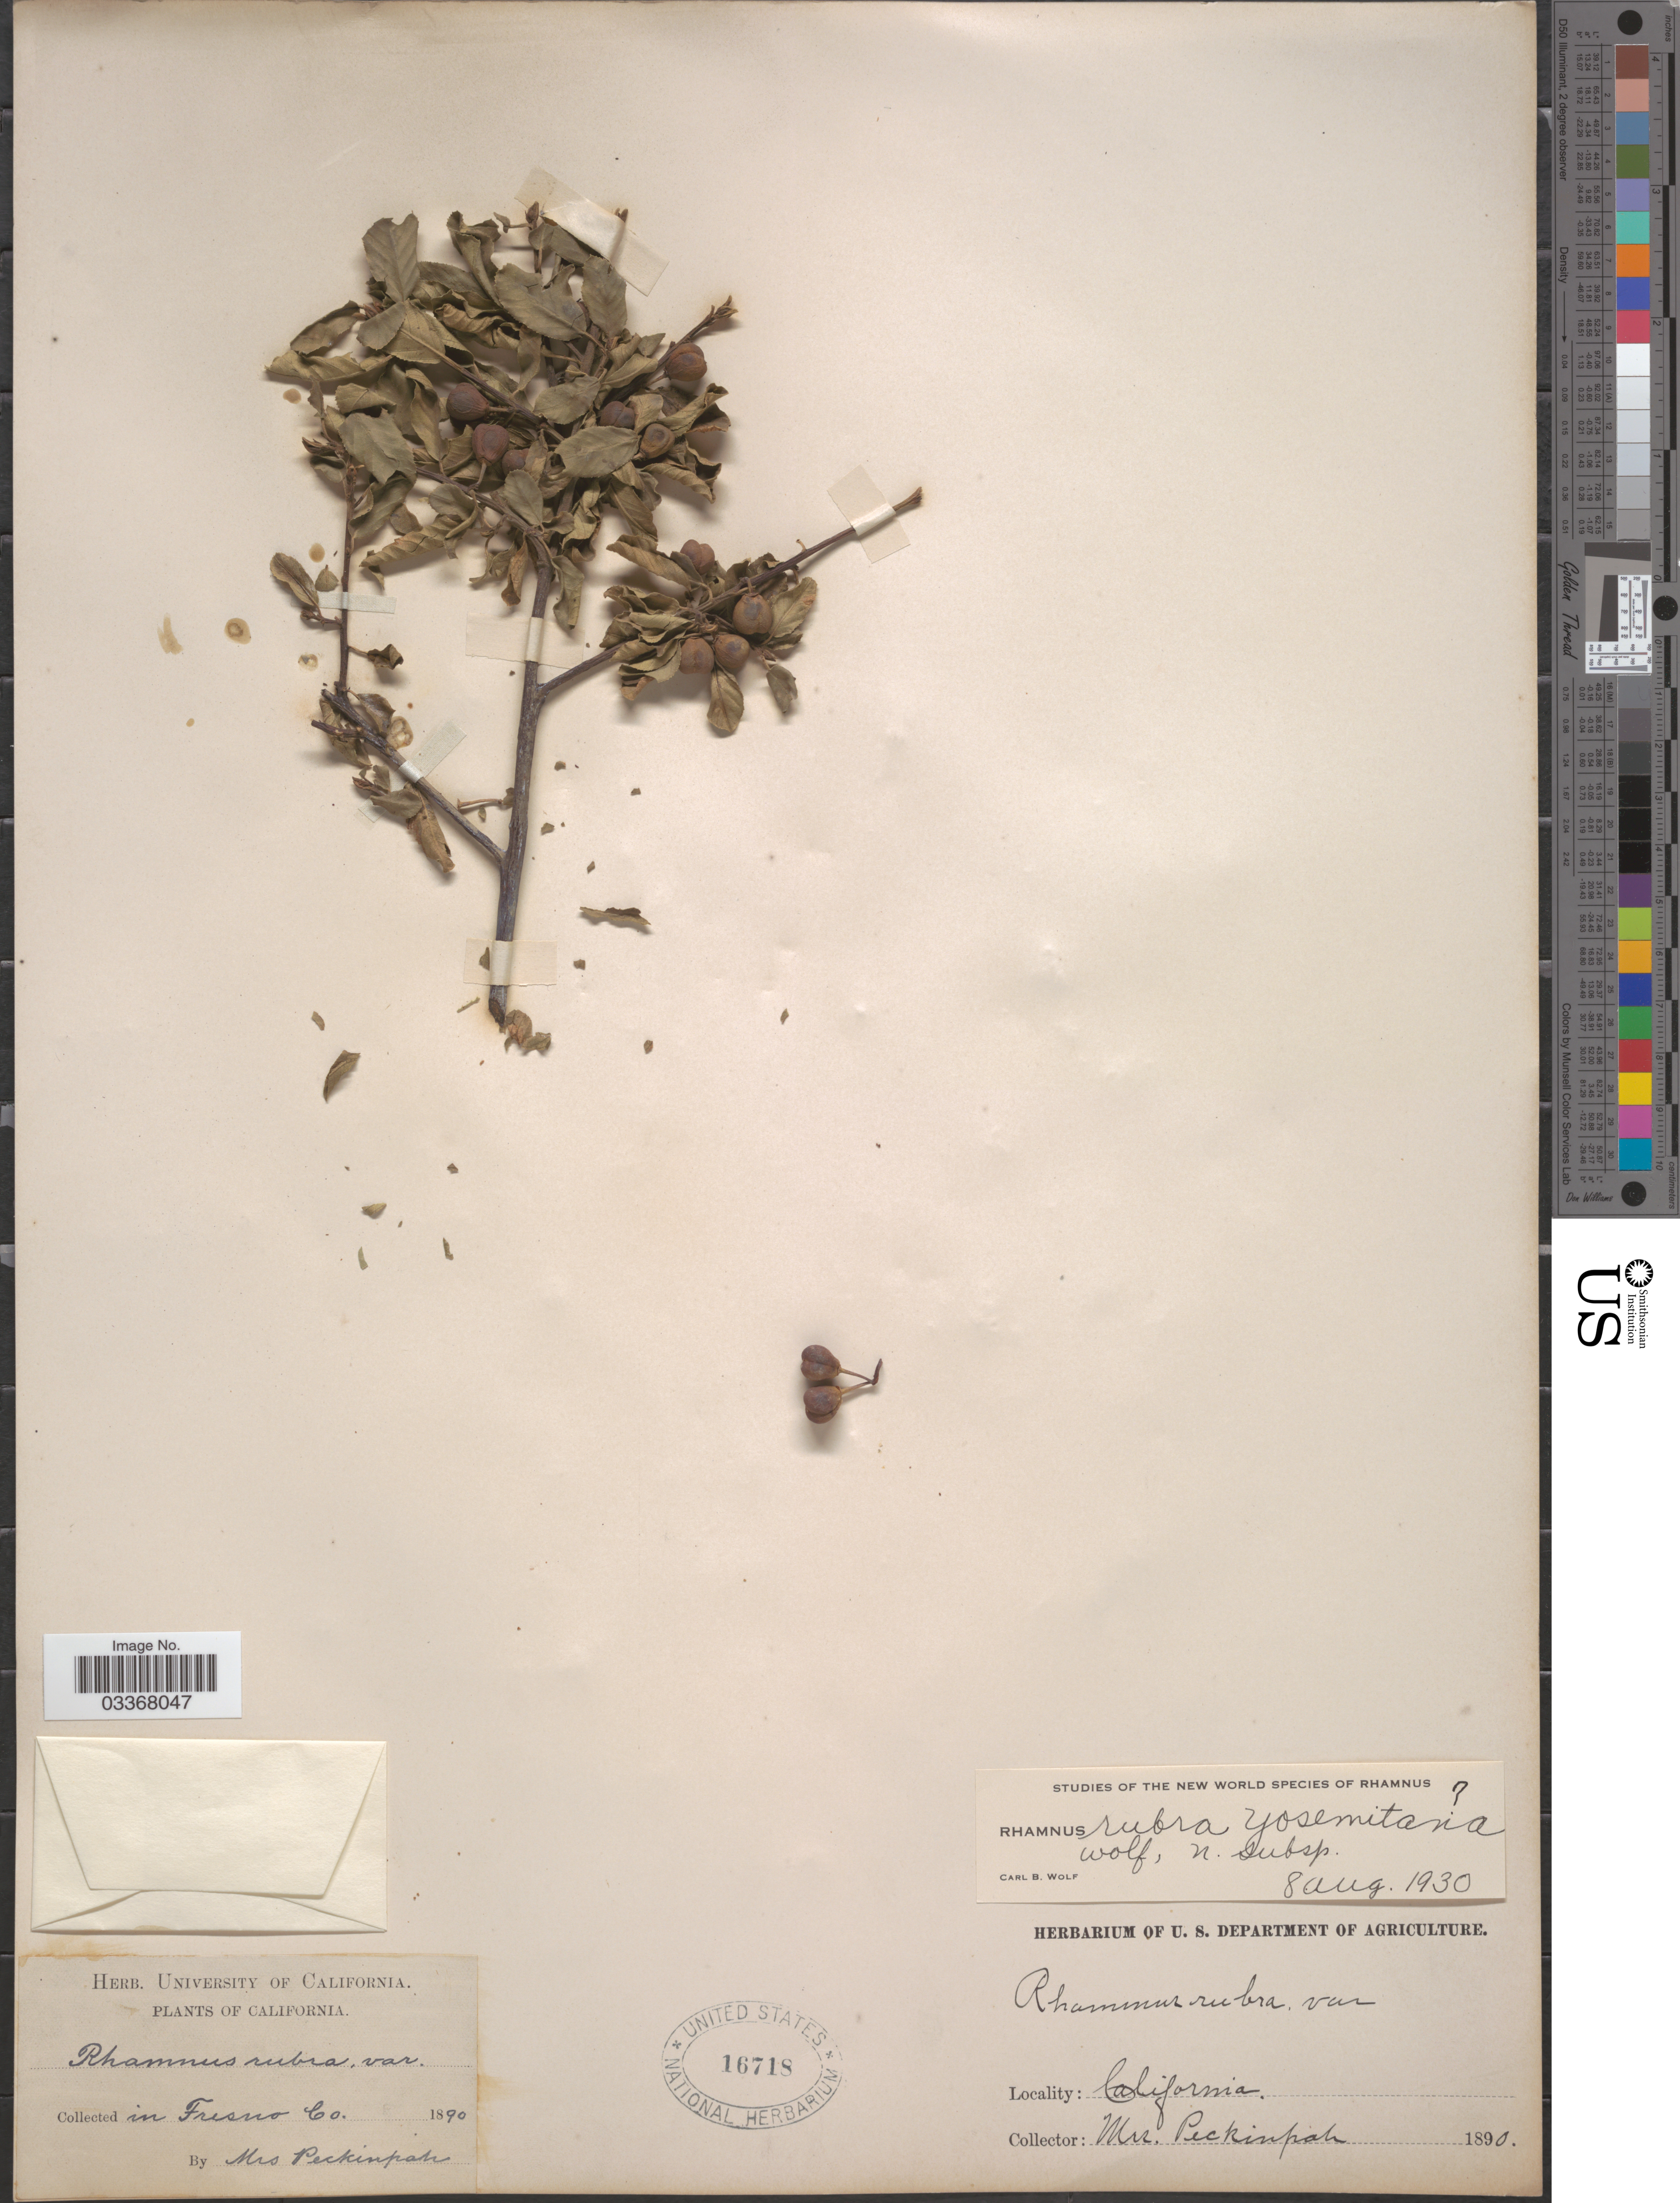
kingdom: Plantae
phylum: Tracheophyta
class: Magnoliopsida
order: Rosales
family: Rhamnaceae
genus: Frangula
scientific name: Frangula rubra subsp. yosemitana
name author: (C.B. Wolf) Kartesz & Gandhi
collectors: Peckinpah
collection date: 1890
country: United States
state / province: California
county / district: Fresno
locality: Fresno Co.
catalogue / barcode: US 16718